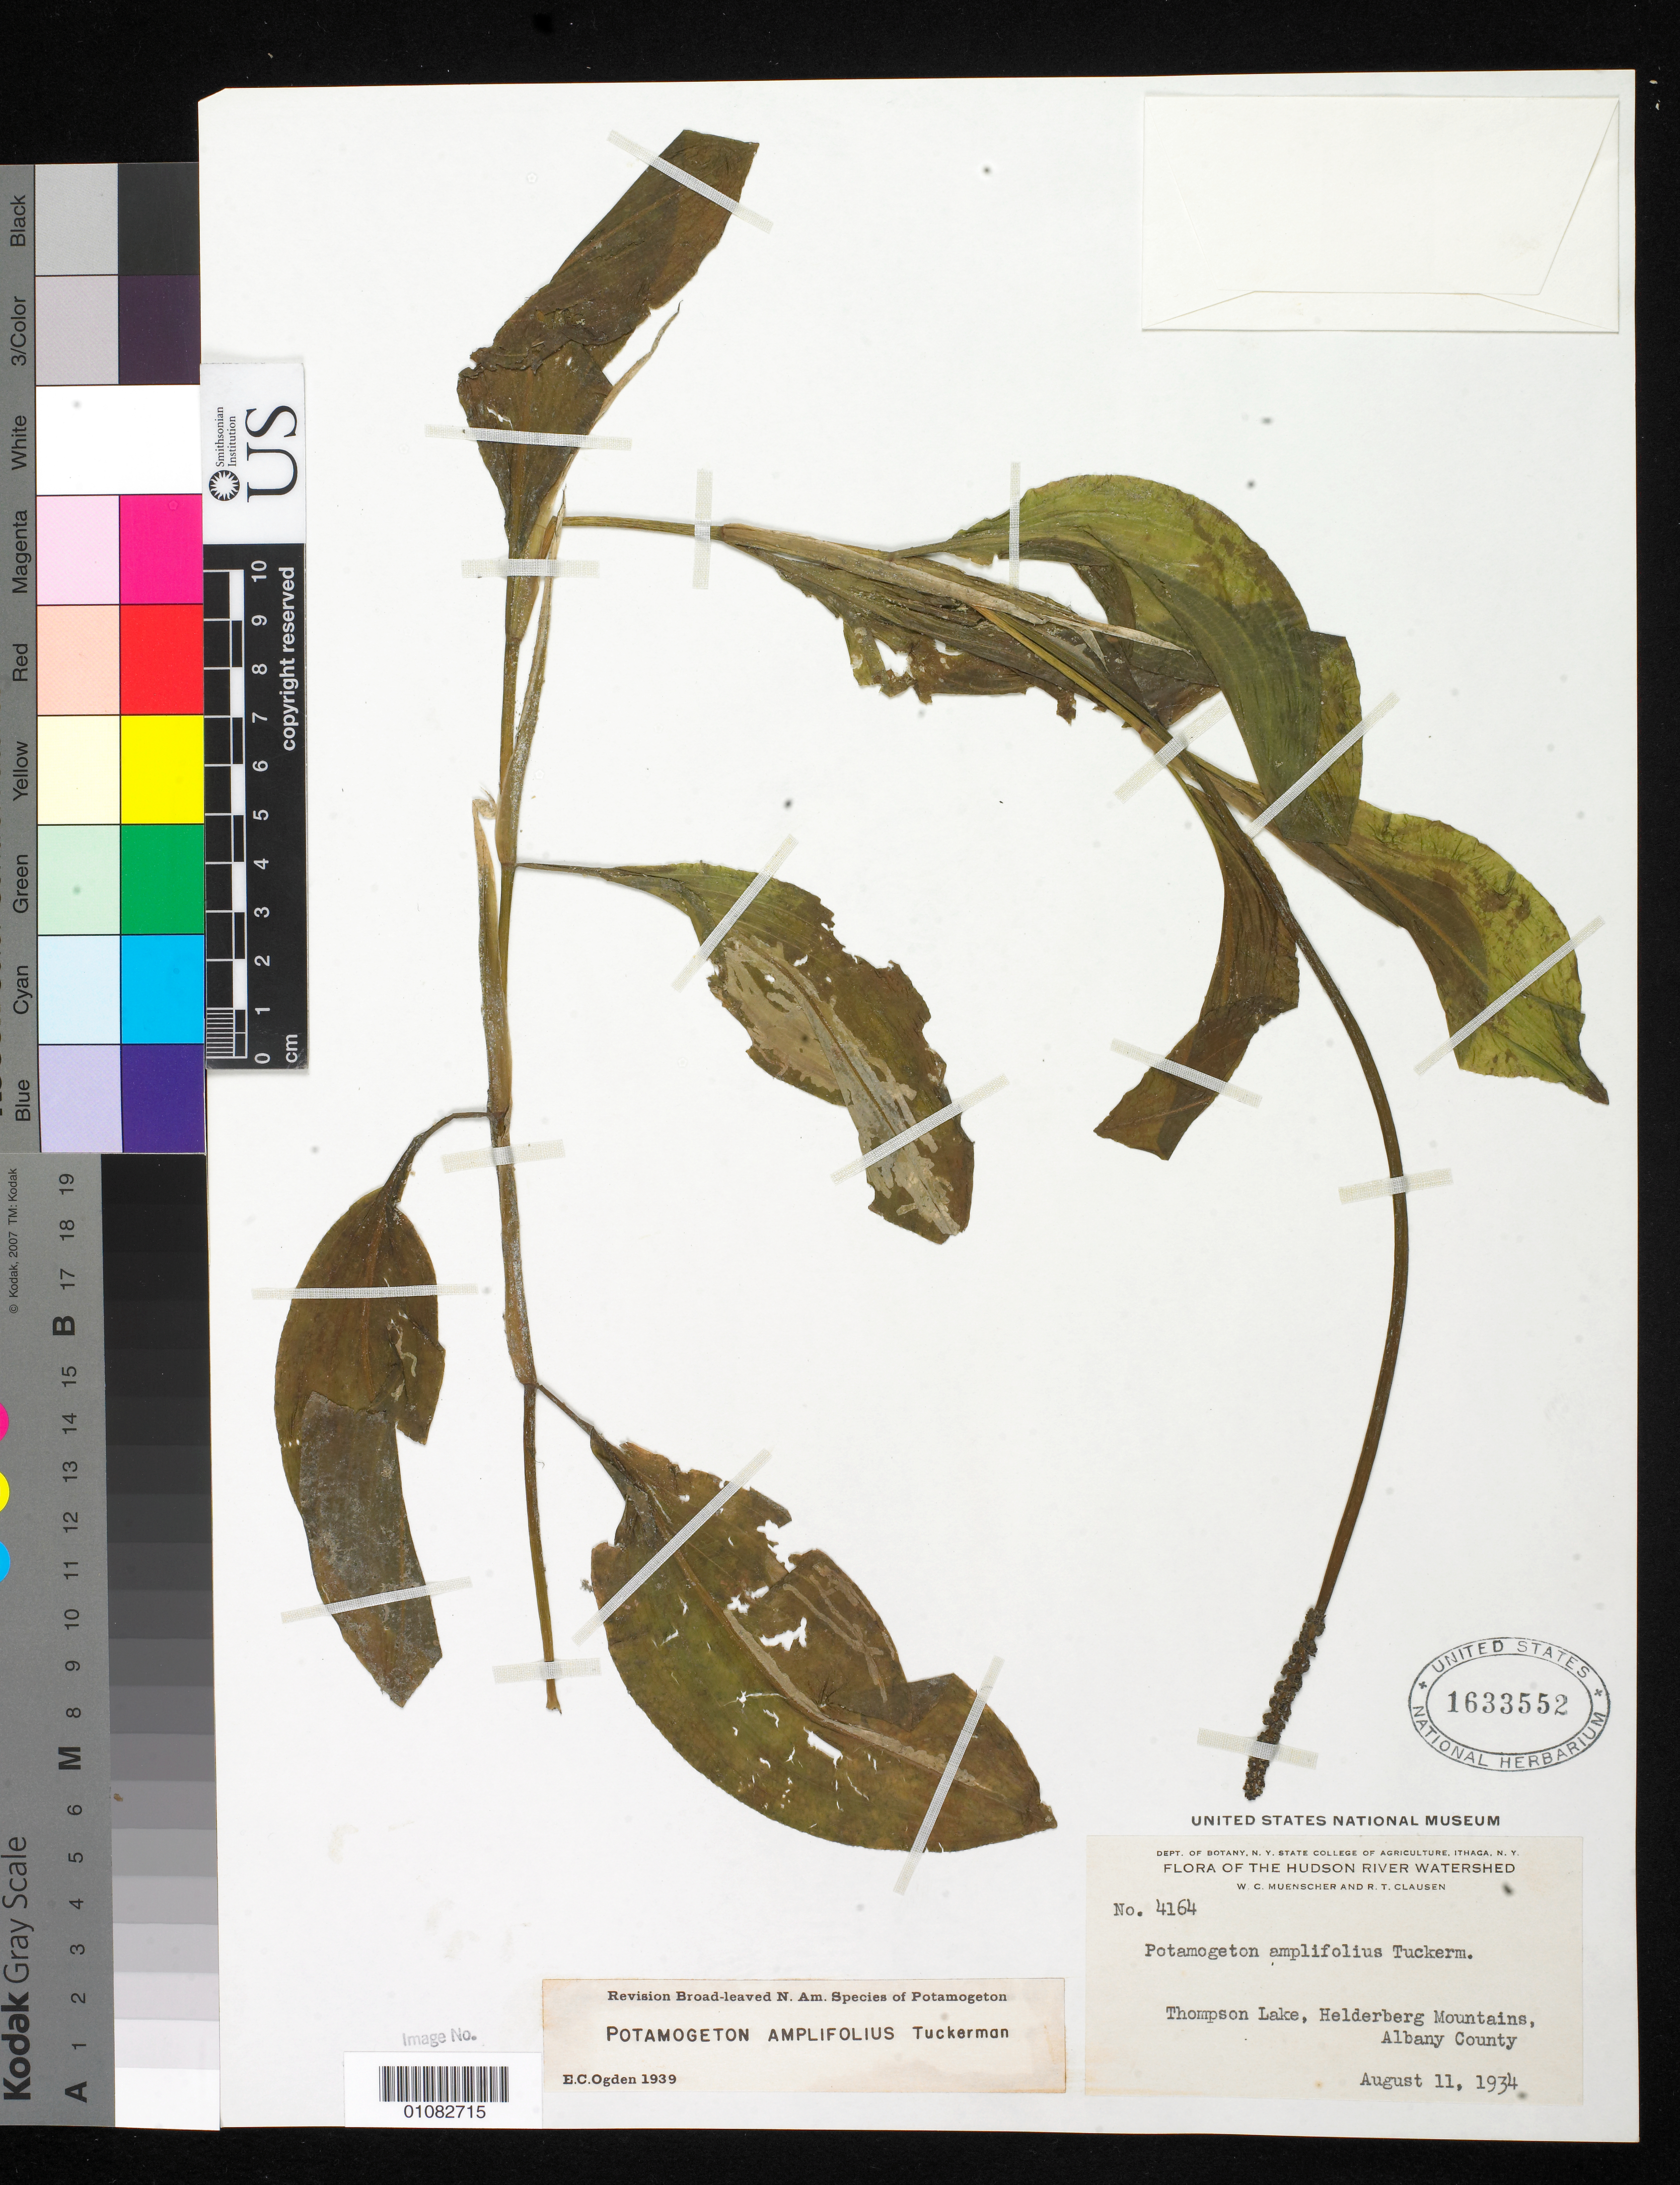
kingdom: Plantae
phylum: Tracheophyta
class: Liliopsida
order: Alismatales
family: Potamogetonaceae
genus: Potamogeton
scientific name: Potamogeton amplifolius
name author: Tuckerm.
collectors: W. Muenscher & R. T. Clausen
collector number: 4164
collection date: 1934-08-11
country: United States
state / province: New York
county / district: Albany County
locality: Hudson River watershed, Helderberg Mountains, Thompson Lake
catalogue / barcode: US 1633552